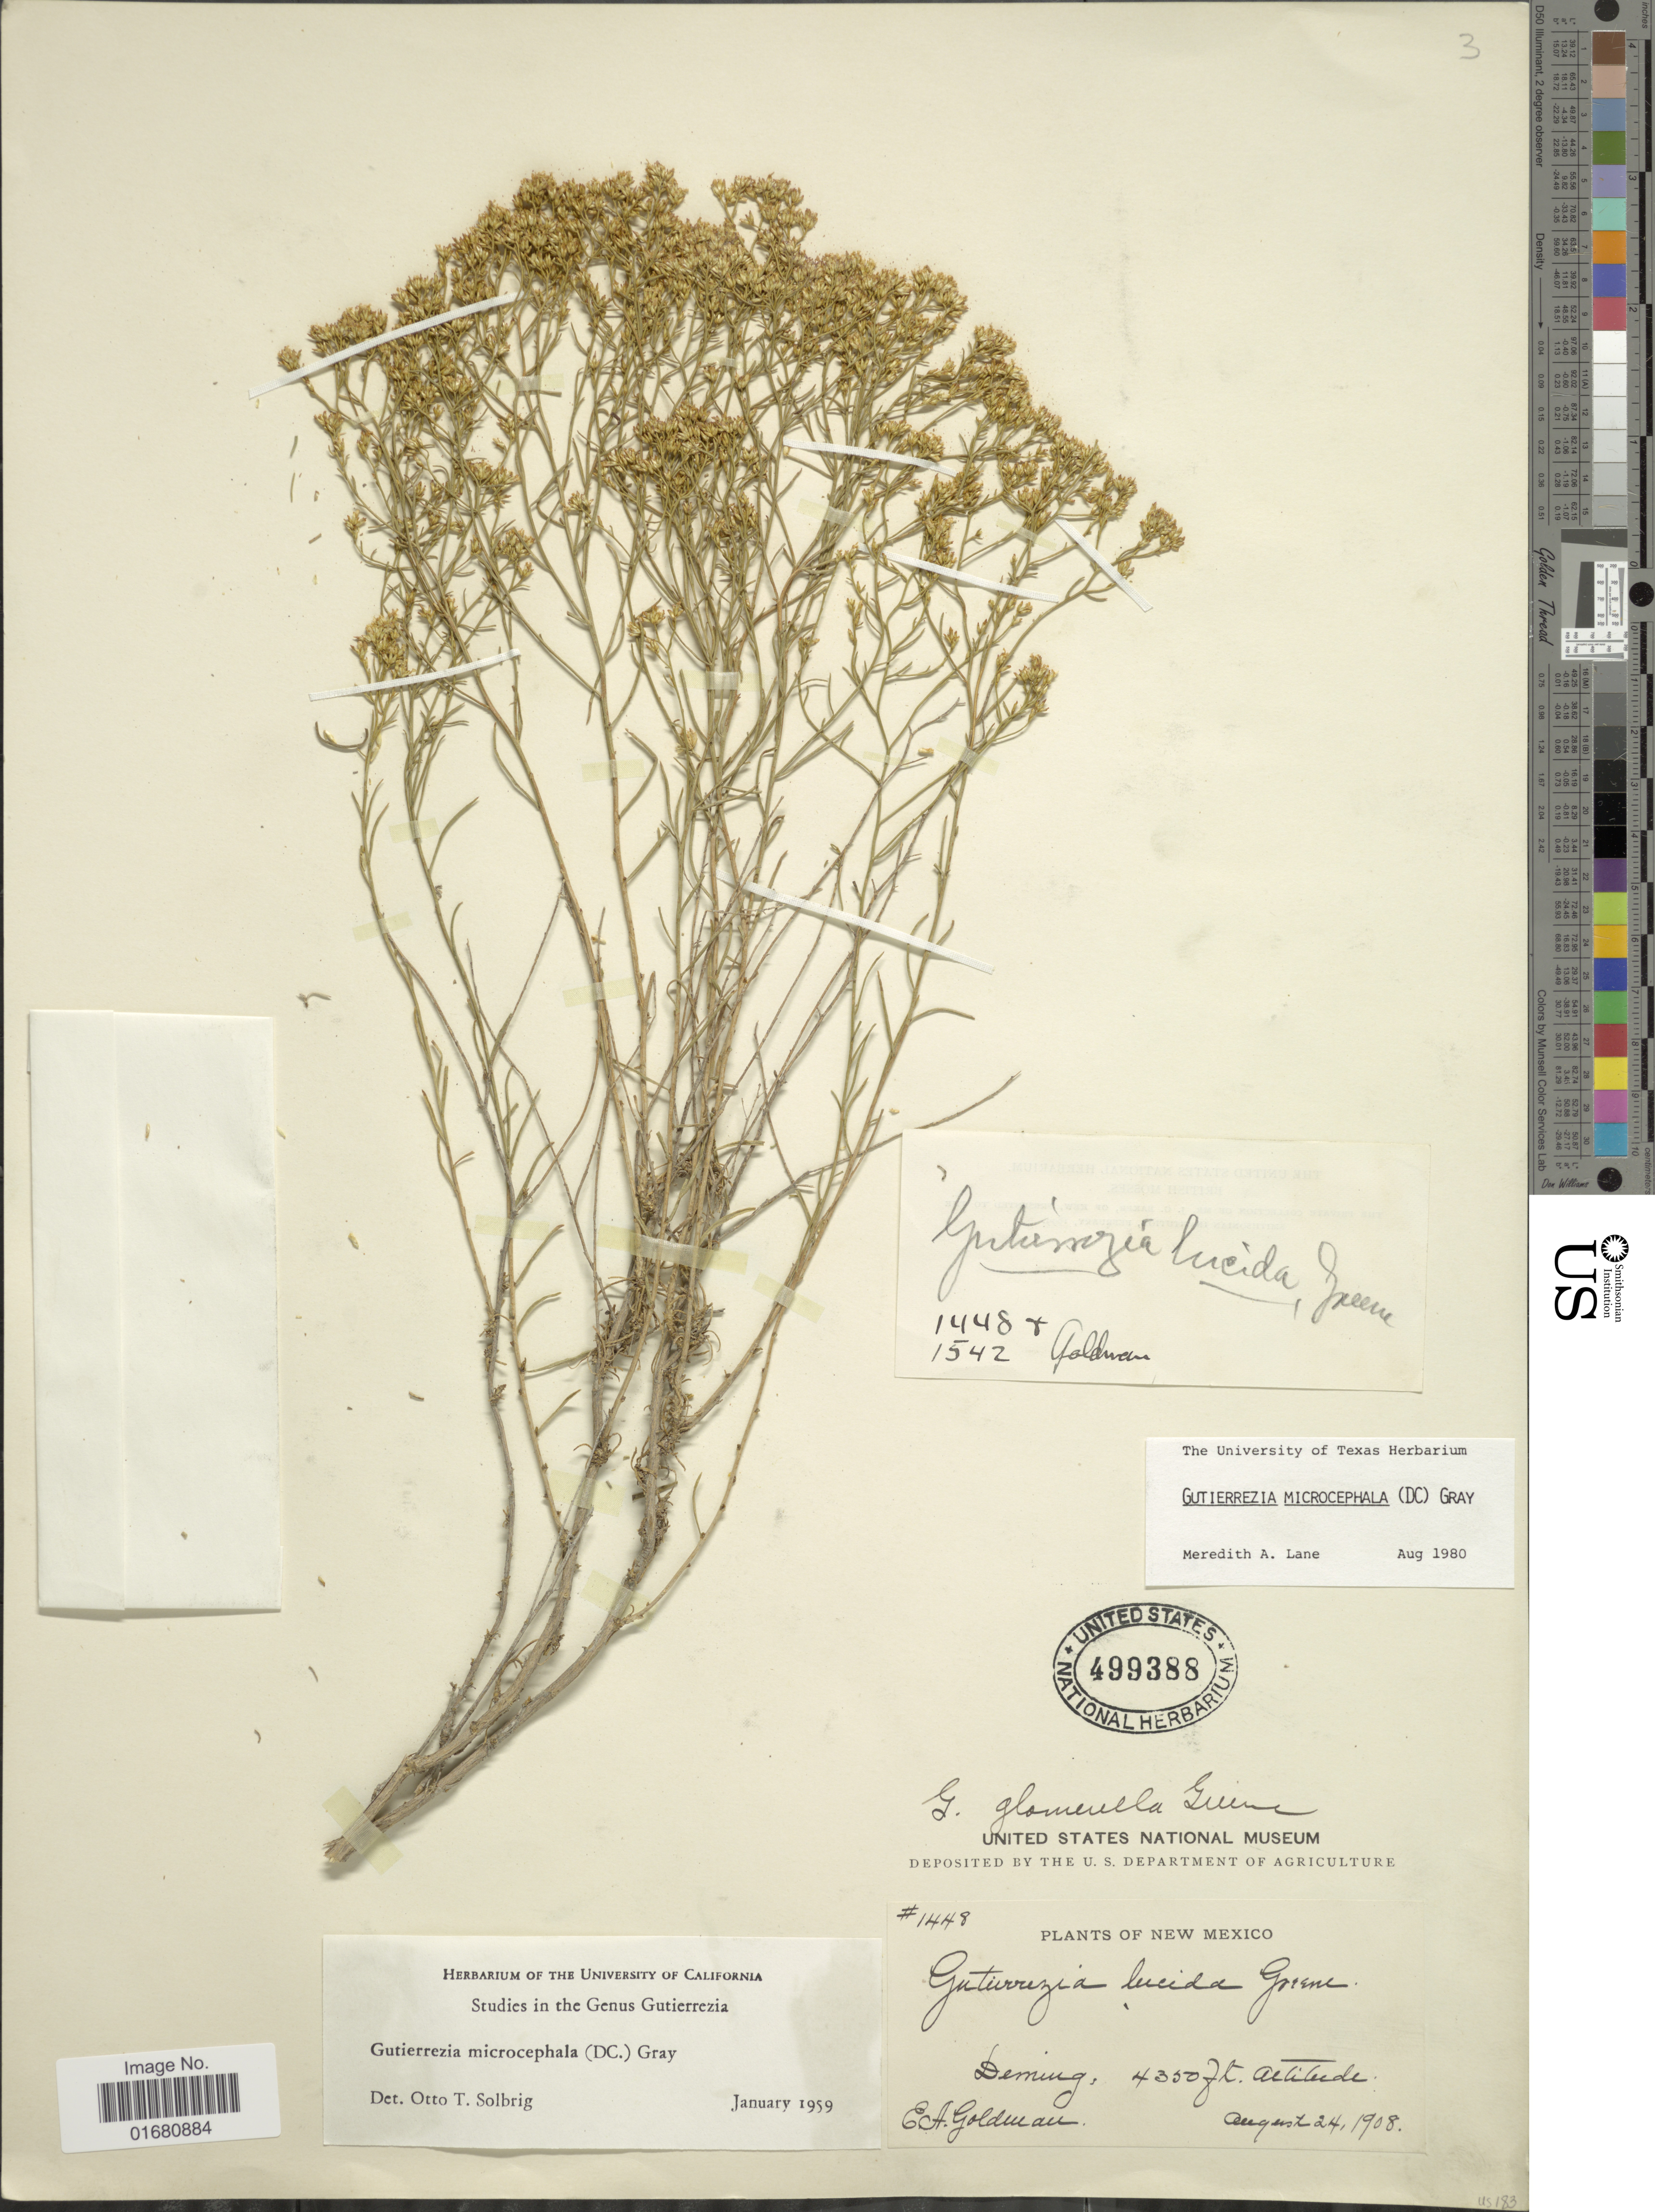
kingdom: Plantae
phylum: Tracheophyta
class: Magnoliopsida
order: Asterales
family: Asteraceae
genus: Gutierrezia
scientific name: Gutierrezia microcephala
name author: (DC.) A. Gray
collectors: E. A. Goldman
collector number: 1448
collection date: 1908-08-24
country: United States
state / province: New Mexico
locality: Deming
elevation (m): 1326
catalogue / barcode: US 499388